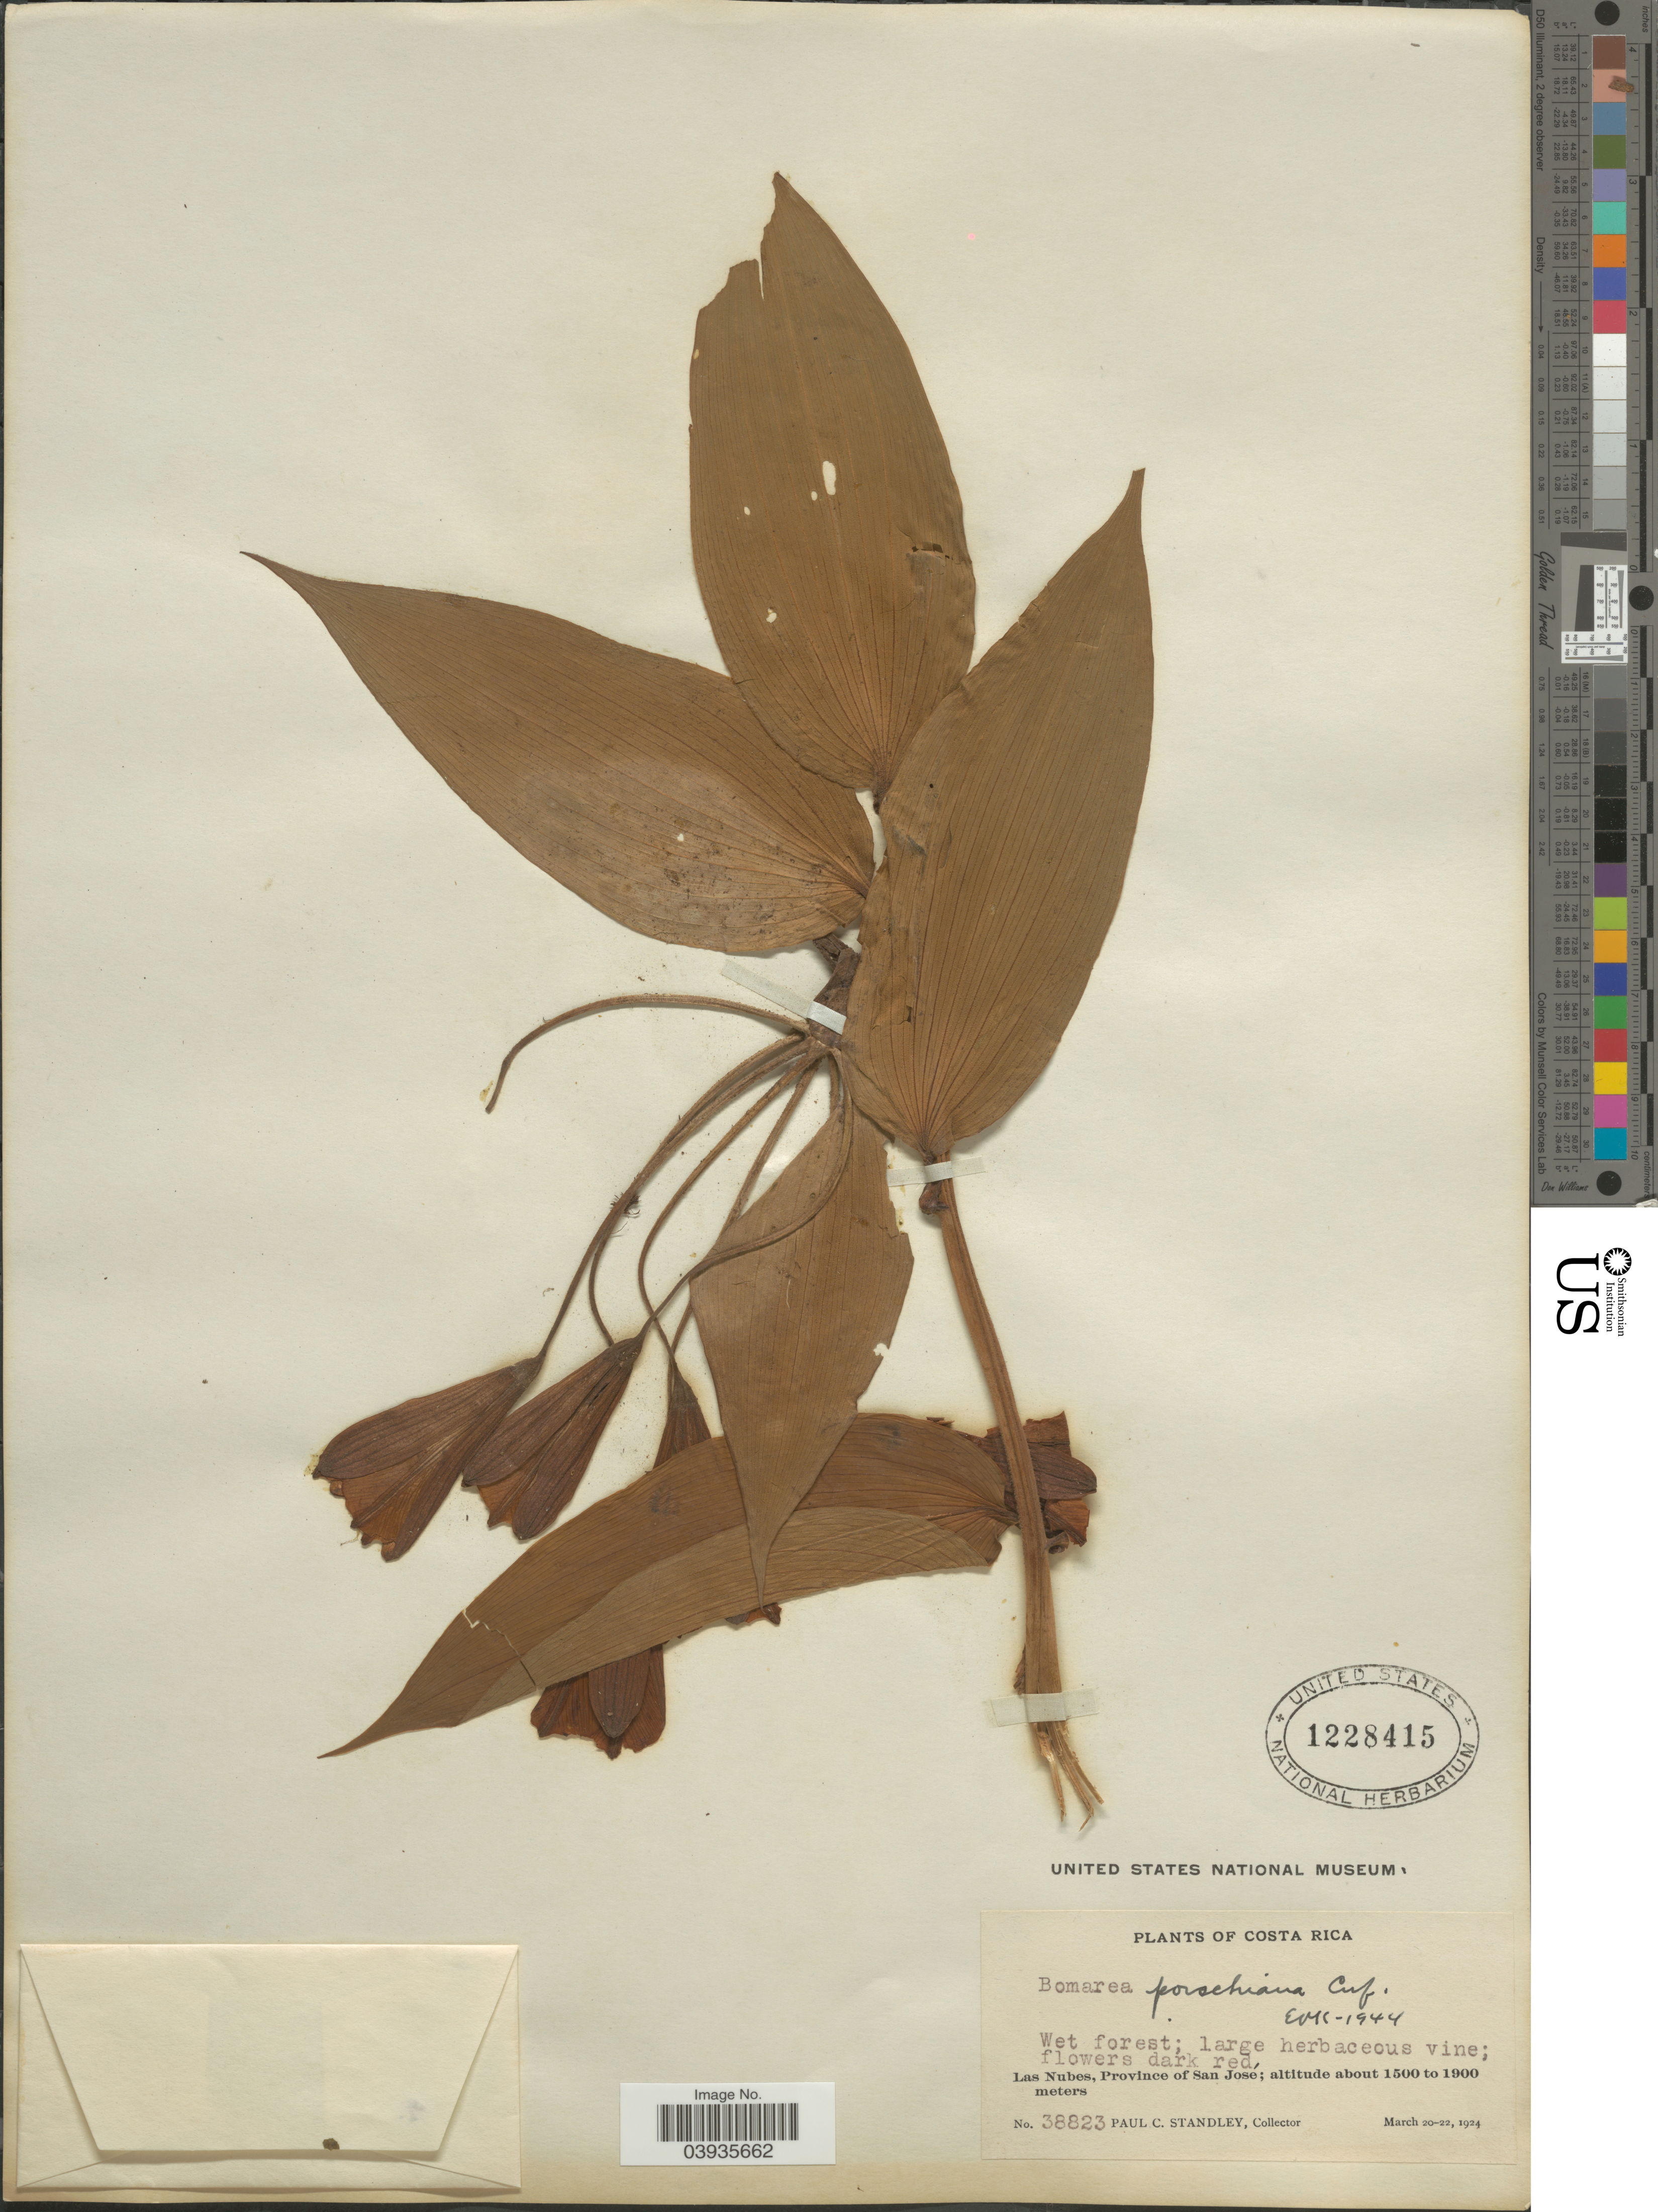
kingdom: Plantae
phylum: Tracheophyta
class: Liliopsida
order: Liliales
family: Alstroemeriaceae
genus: Bomarea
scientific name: Bomarea porschiana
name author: Cufod.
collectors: P. C. Standley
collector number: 38823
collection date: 1924-03-20/1924-03-22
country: Costa Rica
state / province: San José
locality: Las Nubes.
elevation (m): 1500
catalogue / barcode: US 1228415